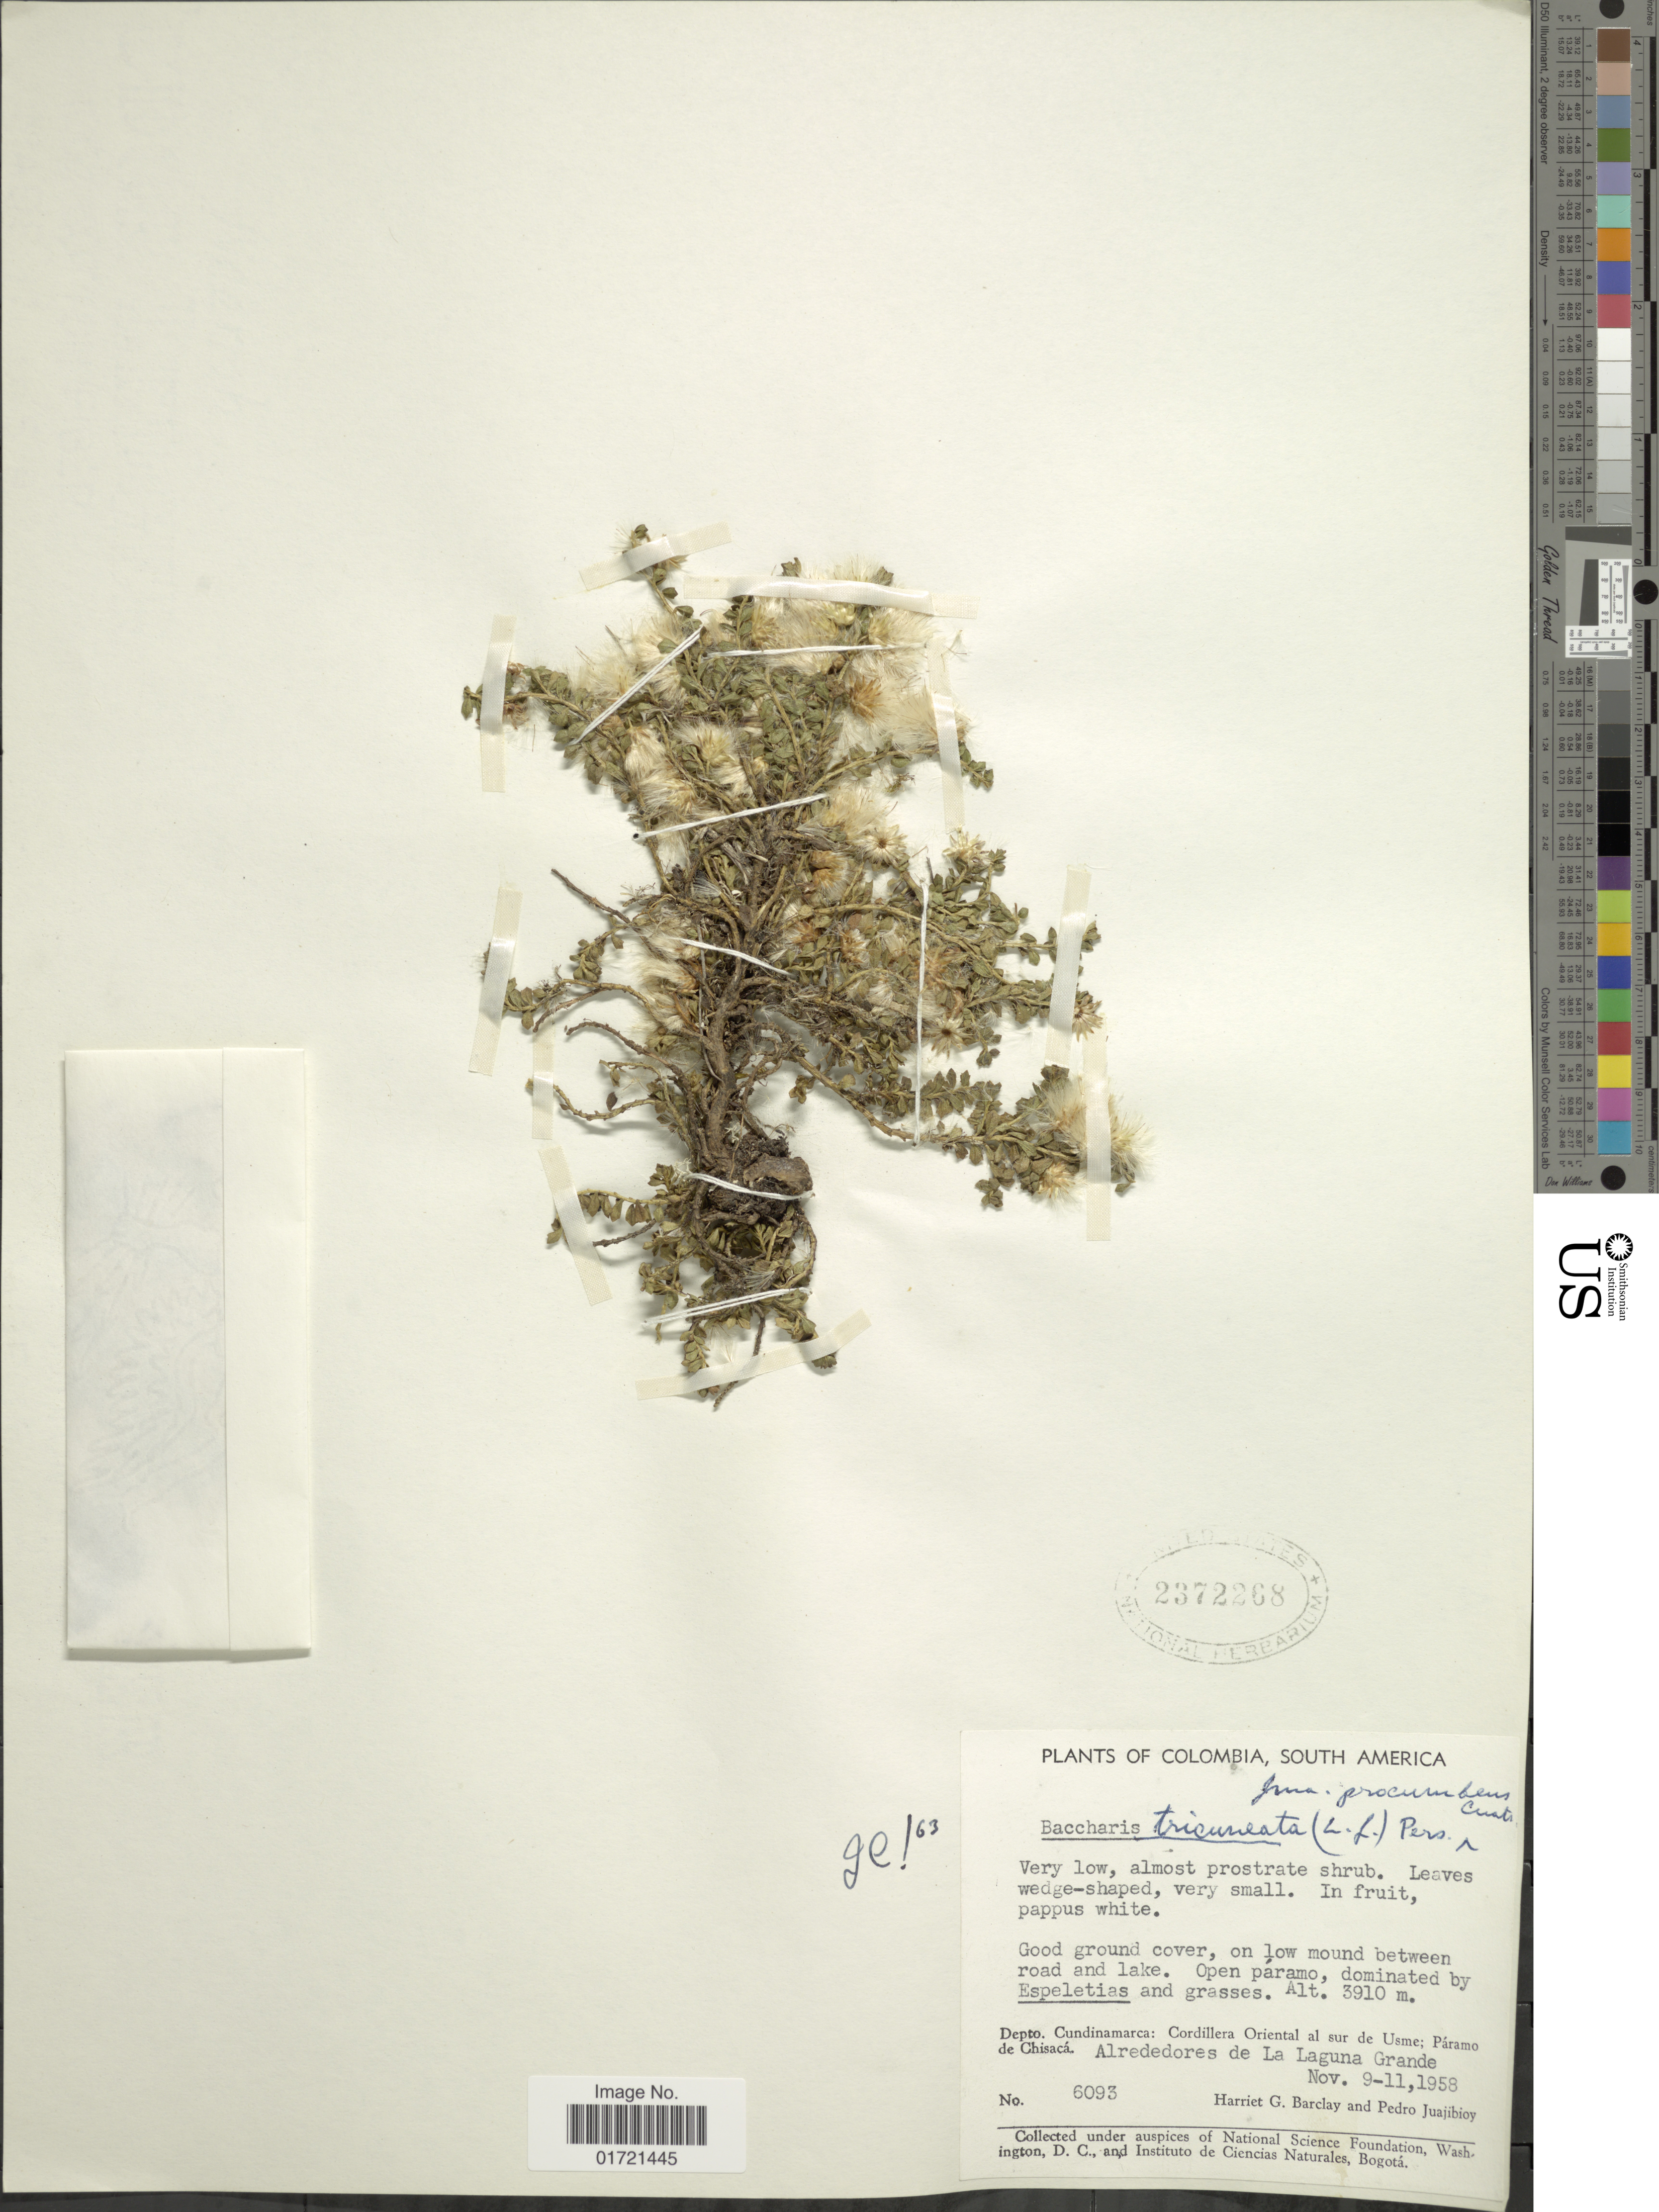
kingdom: Plantae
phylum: Tracheophyta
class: Magnoliopsida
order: Asterales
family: Asteraceae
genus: Baccharis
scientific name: Baccharis tricuneata f. procumbens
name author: Cuatrec.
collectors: H. G. Barclay & P. Juajibioy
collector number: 6093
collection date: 1958-11-09/1958-11-11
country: Colombia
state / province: Cundinamarca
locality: Cordillera Oriental al sur de Usme; Paramo de Chisaca. Alrededores de La Laguna Grande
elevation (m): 3910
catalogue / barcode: US 2372268